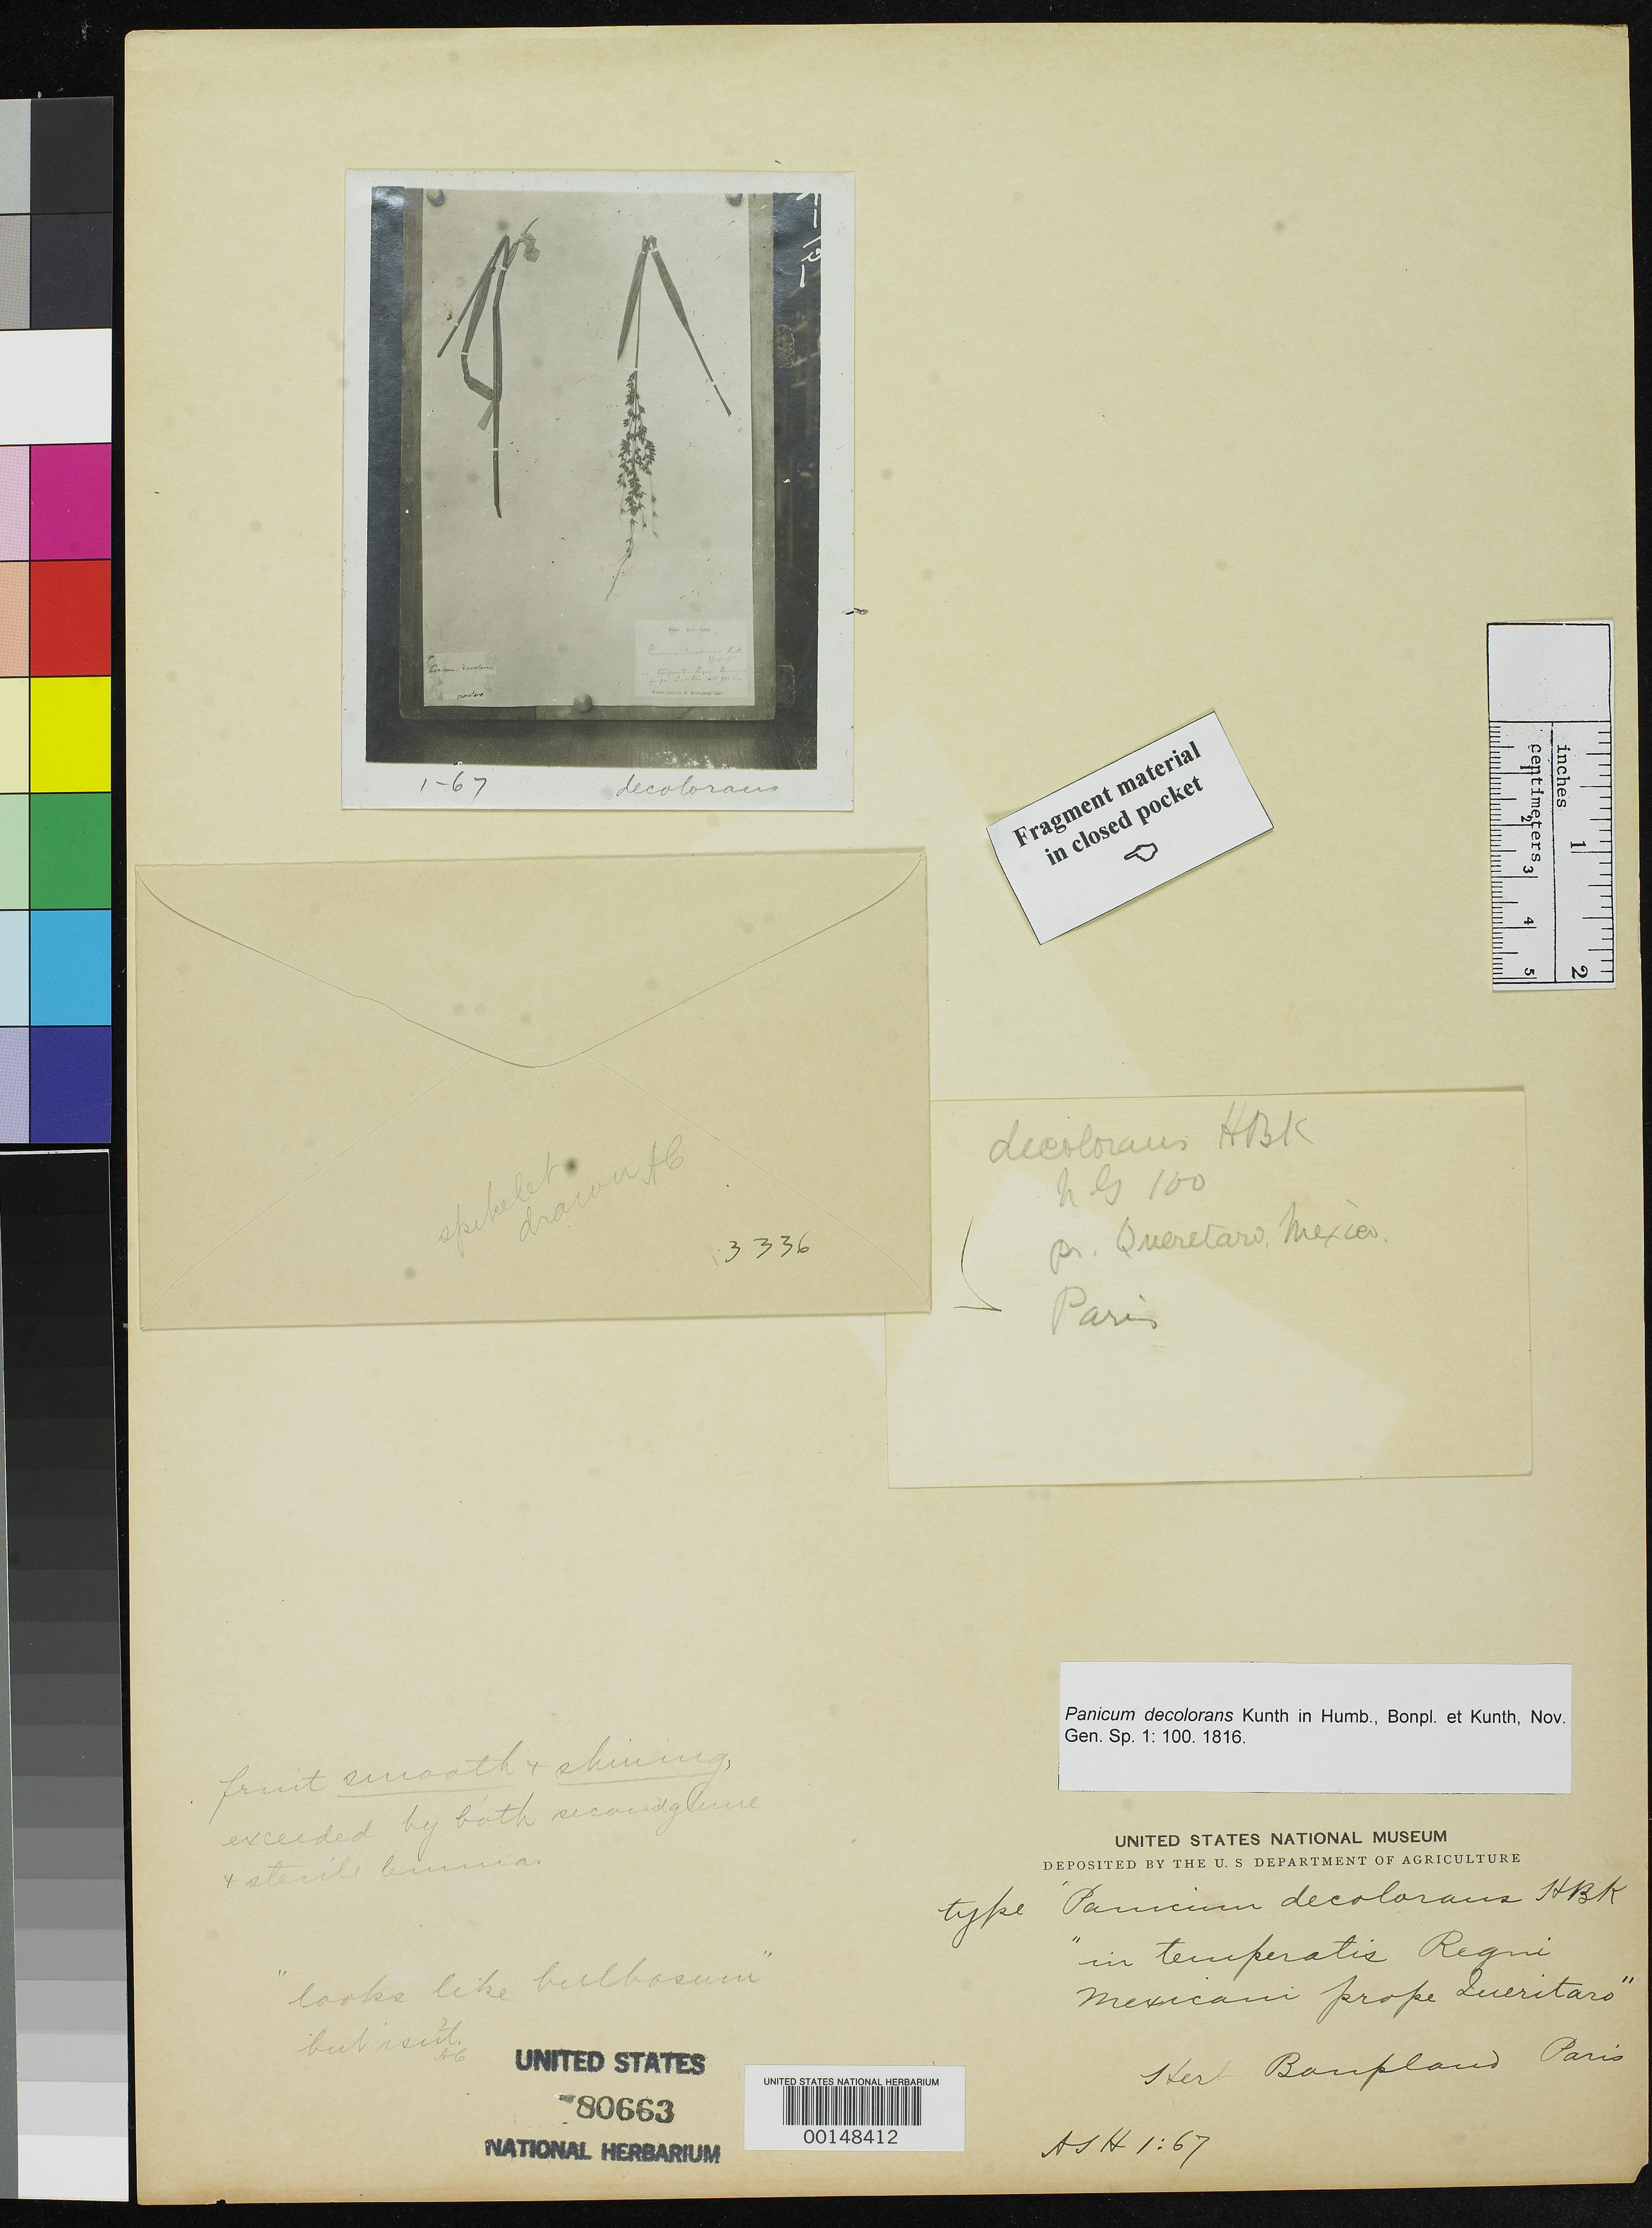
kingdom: Plantae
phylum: Tracheophyta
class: Liliopsida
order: Poales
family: Poaceae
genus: Panicum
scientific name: Panicum decolorans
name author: Kunth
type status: Type Fragment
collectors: F. W. Humboldt & A. J. A. Bonpland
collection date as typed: Sep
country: Mexico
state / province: Querétaro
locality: Near Querétaro.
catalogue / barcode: US 80663